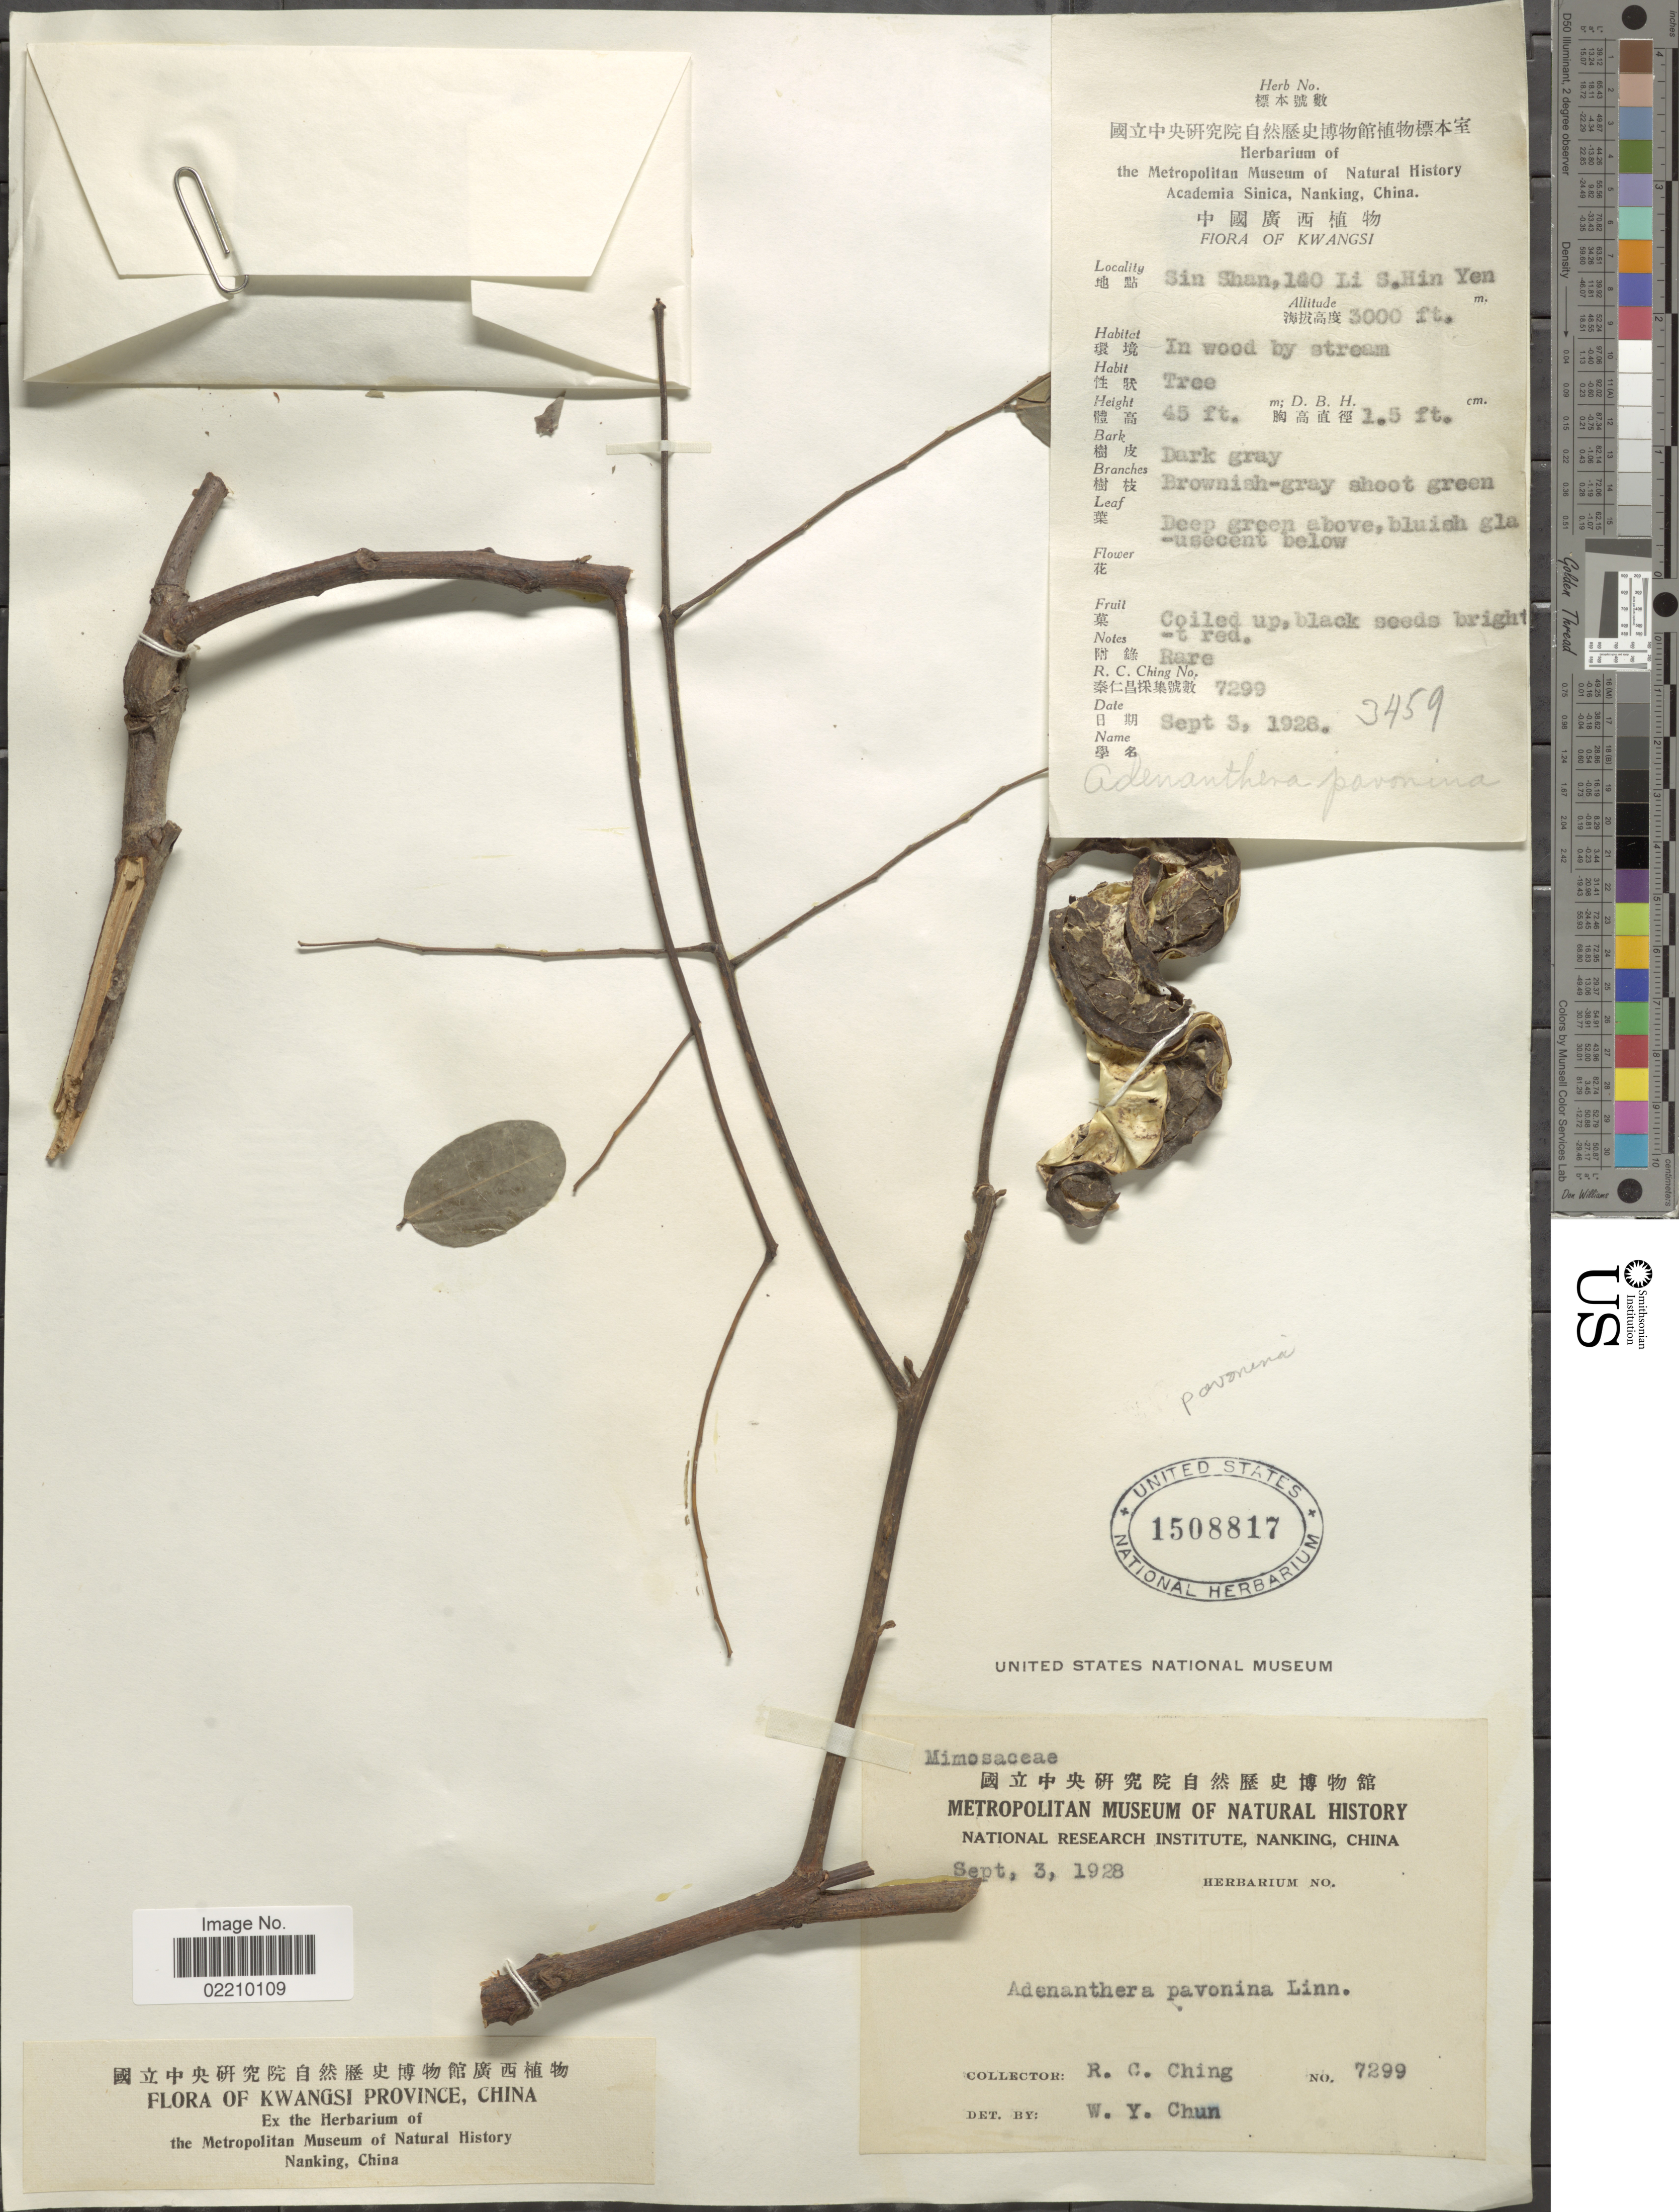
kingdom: Plantae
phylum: Tracheophyta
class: Magnoliopsida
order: Fabales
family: Fabaceae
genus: Adenanthera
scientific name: Adenanthera pavonina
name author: L.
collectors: R. C. Ching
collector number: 7299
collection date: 1928-09-03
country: China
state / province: Guangxi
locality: Kwangsi, Sin Shan, Lao Li, S. Hin Yen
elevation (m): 914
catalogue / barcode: US 1508817